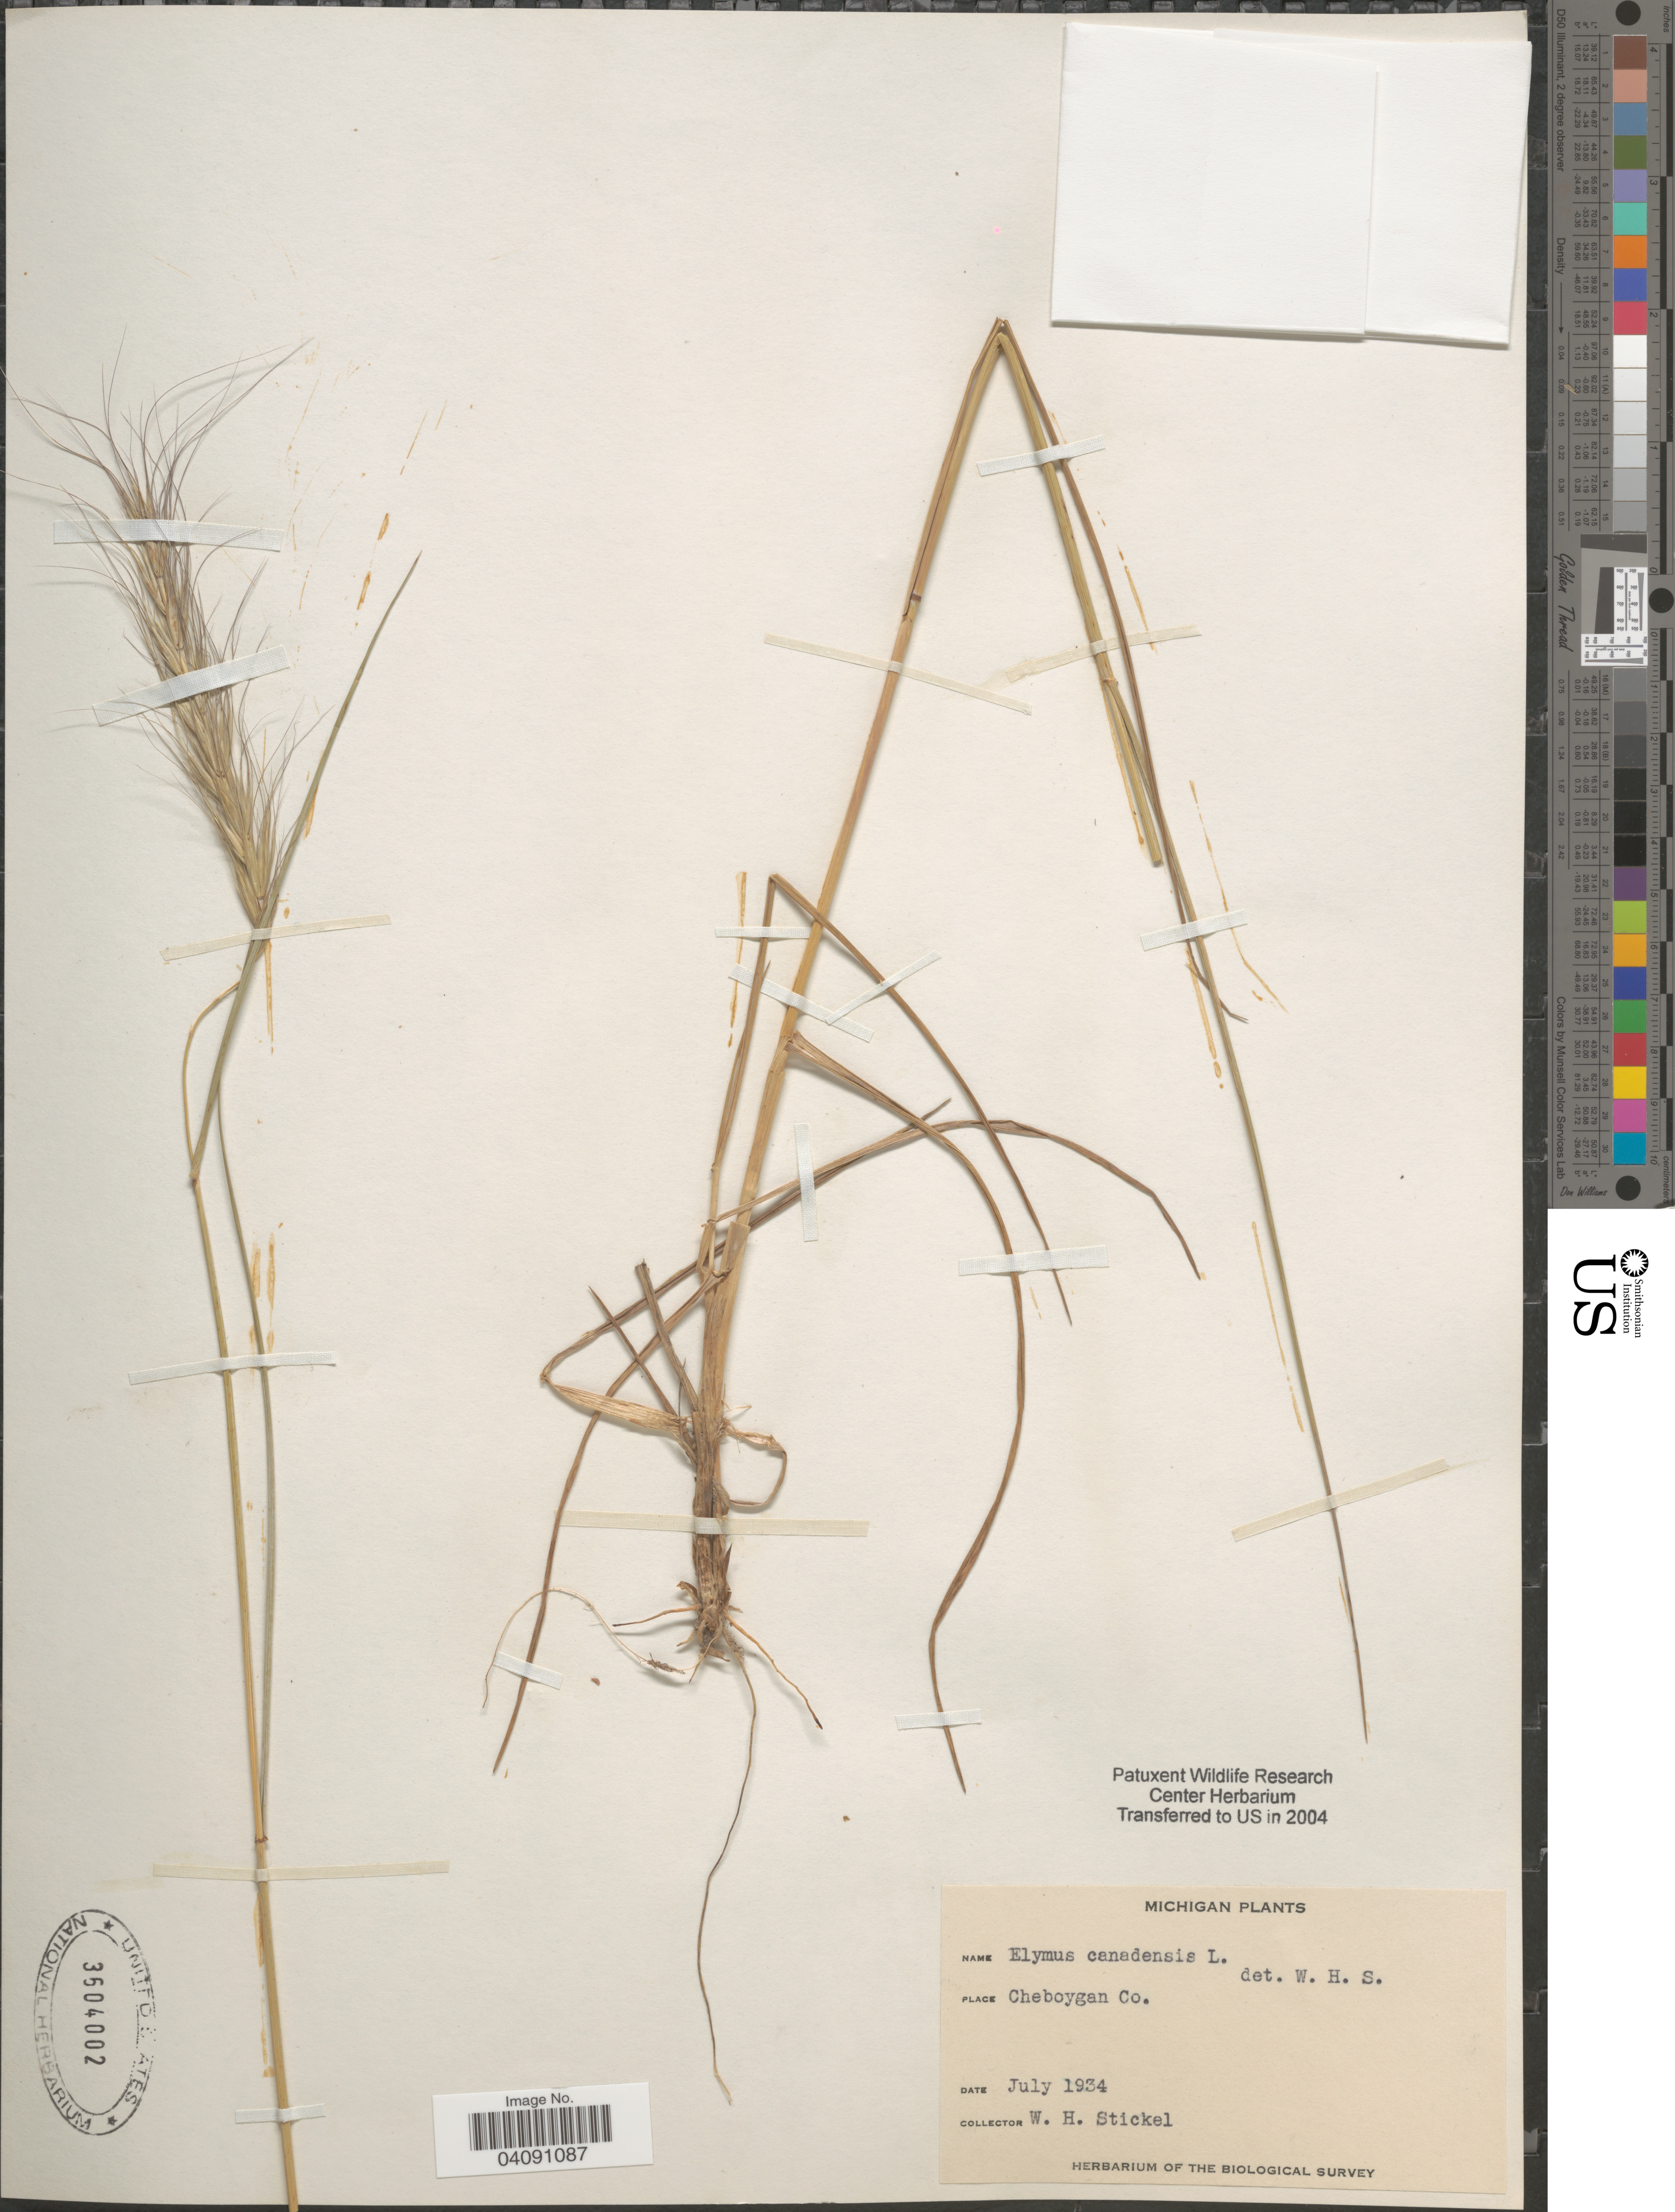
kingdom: Plantae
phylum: Tracheophyta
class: Liliopsida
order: Poales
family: Poaceae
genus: Elymus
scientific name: Elymus canadensis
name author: L.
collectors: W. Stickel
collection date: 1934-07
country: United States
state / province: Michigan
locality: Cheboygan Co. Herbarium of the Biological Survey.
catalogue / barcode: US 3604002